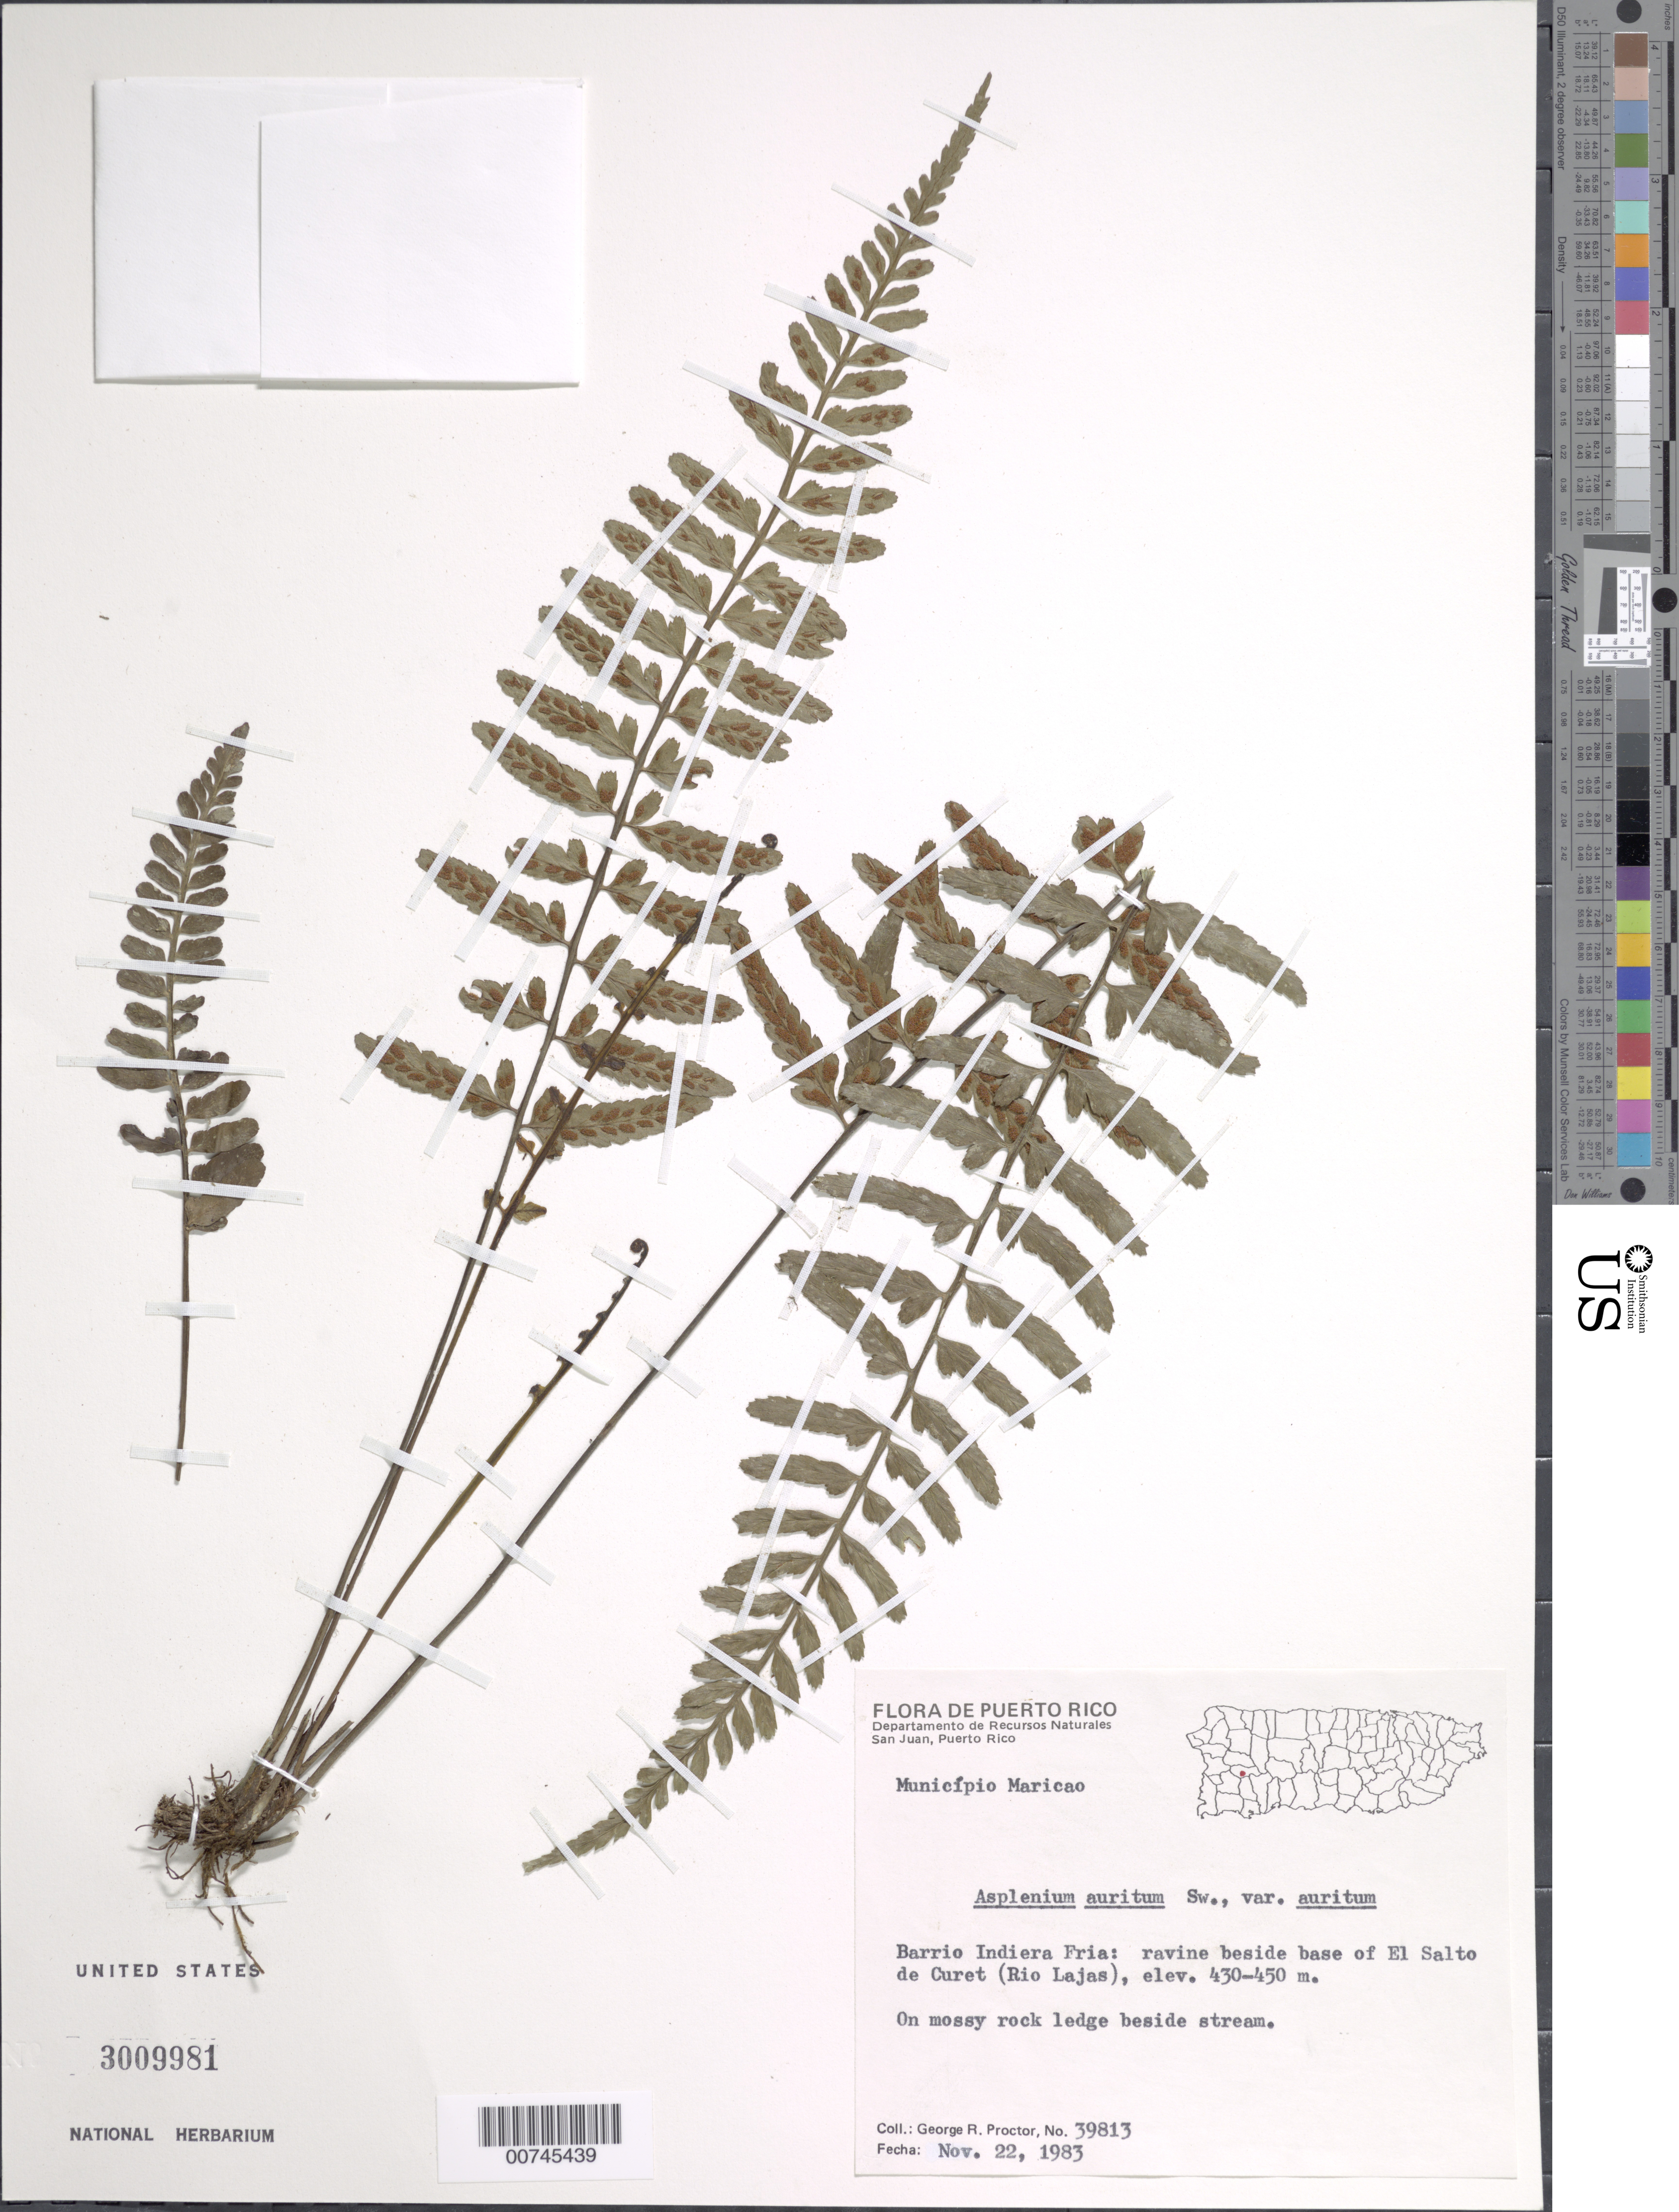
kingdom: Plantae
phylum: Tracheophyta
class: Polypodiopsida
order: Polypodiales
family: Aspleniaceae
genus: Asplenium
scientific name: Asplenium auritum var. auritum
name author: Sw.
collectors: G. R. Proctor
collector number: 39813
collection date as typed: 22 Nov 1983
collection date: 1983-11-22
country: Puerto Rico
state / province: Maricao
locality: Barrio Indiera Fría: ravine beside base of El Salto de curet (Río Lajas)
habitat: On mossy ledge beside stream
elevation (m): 430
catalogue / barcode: US 3009981